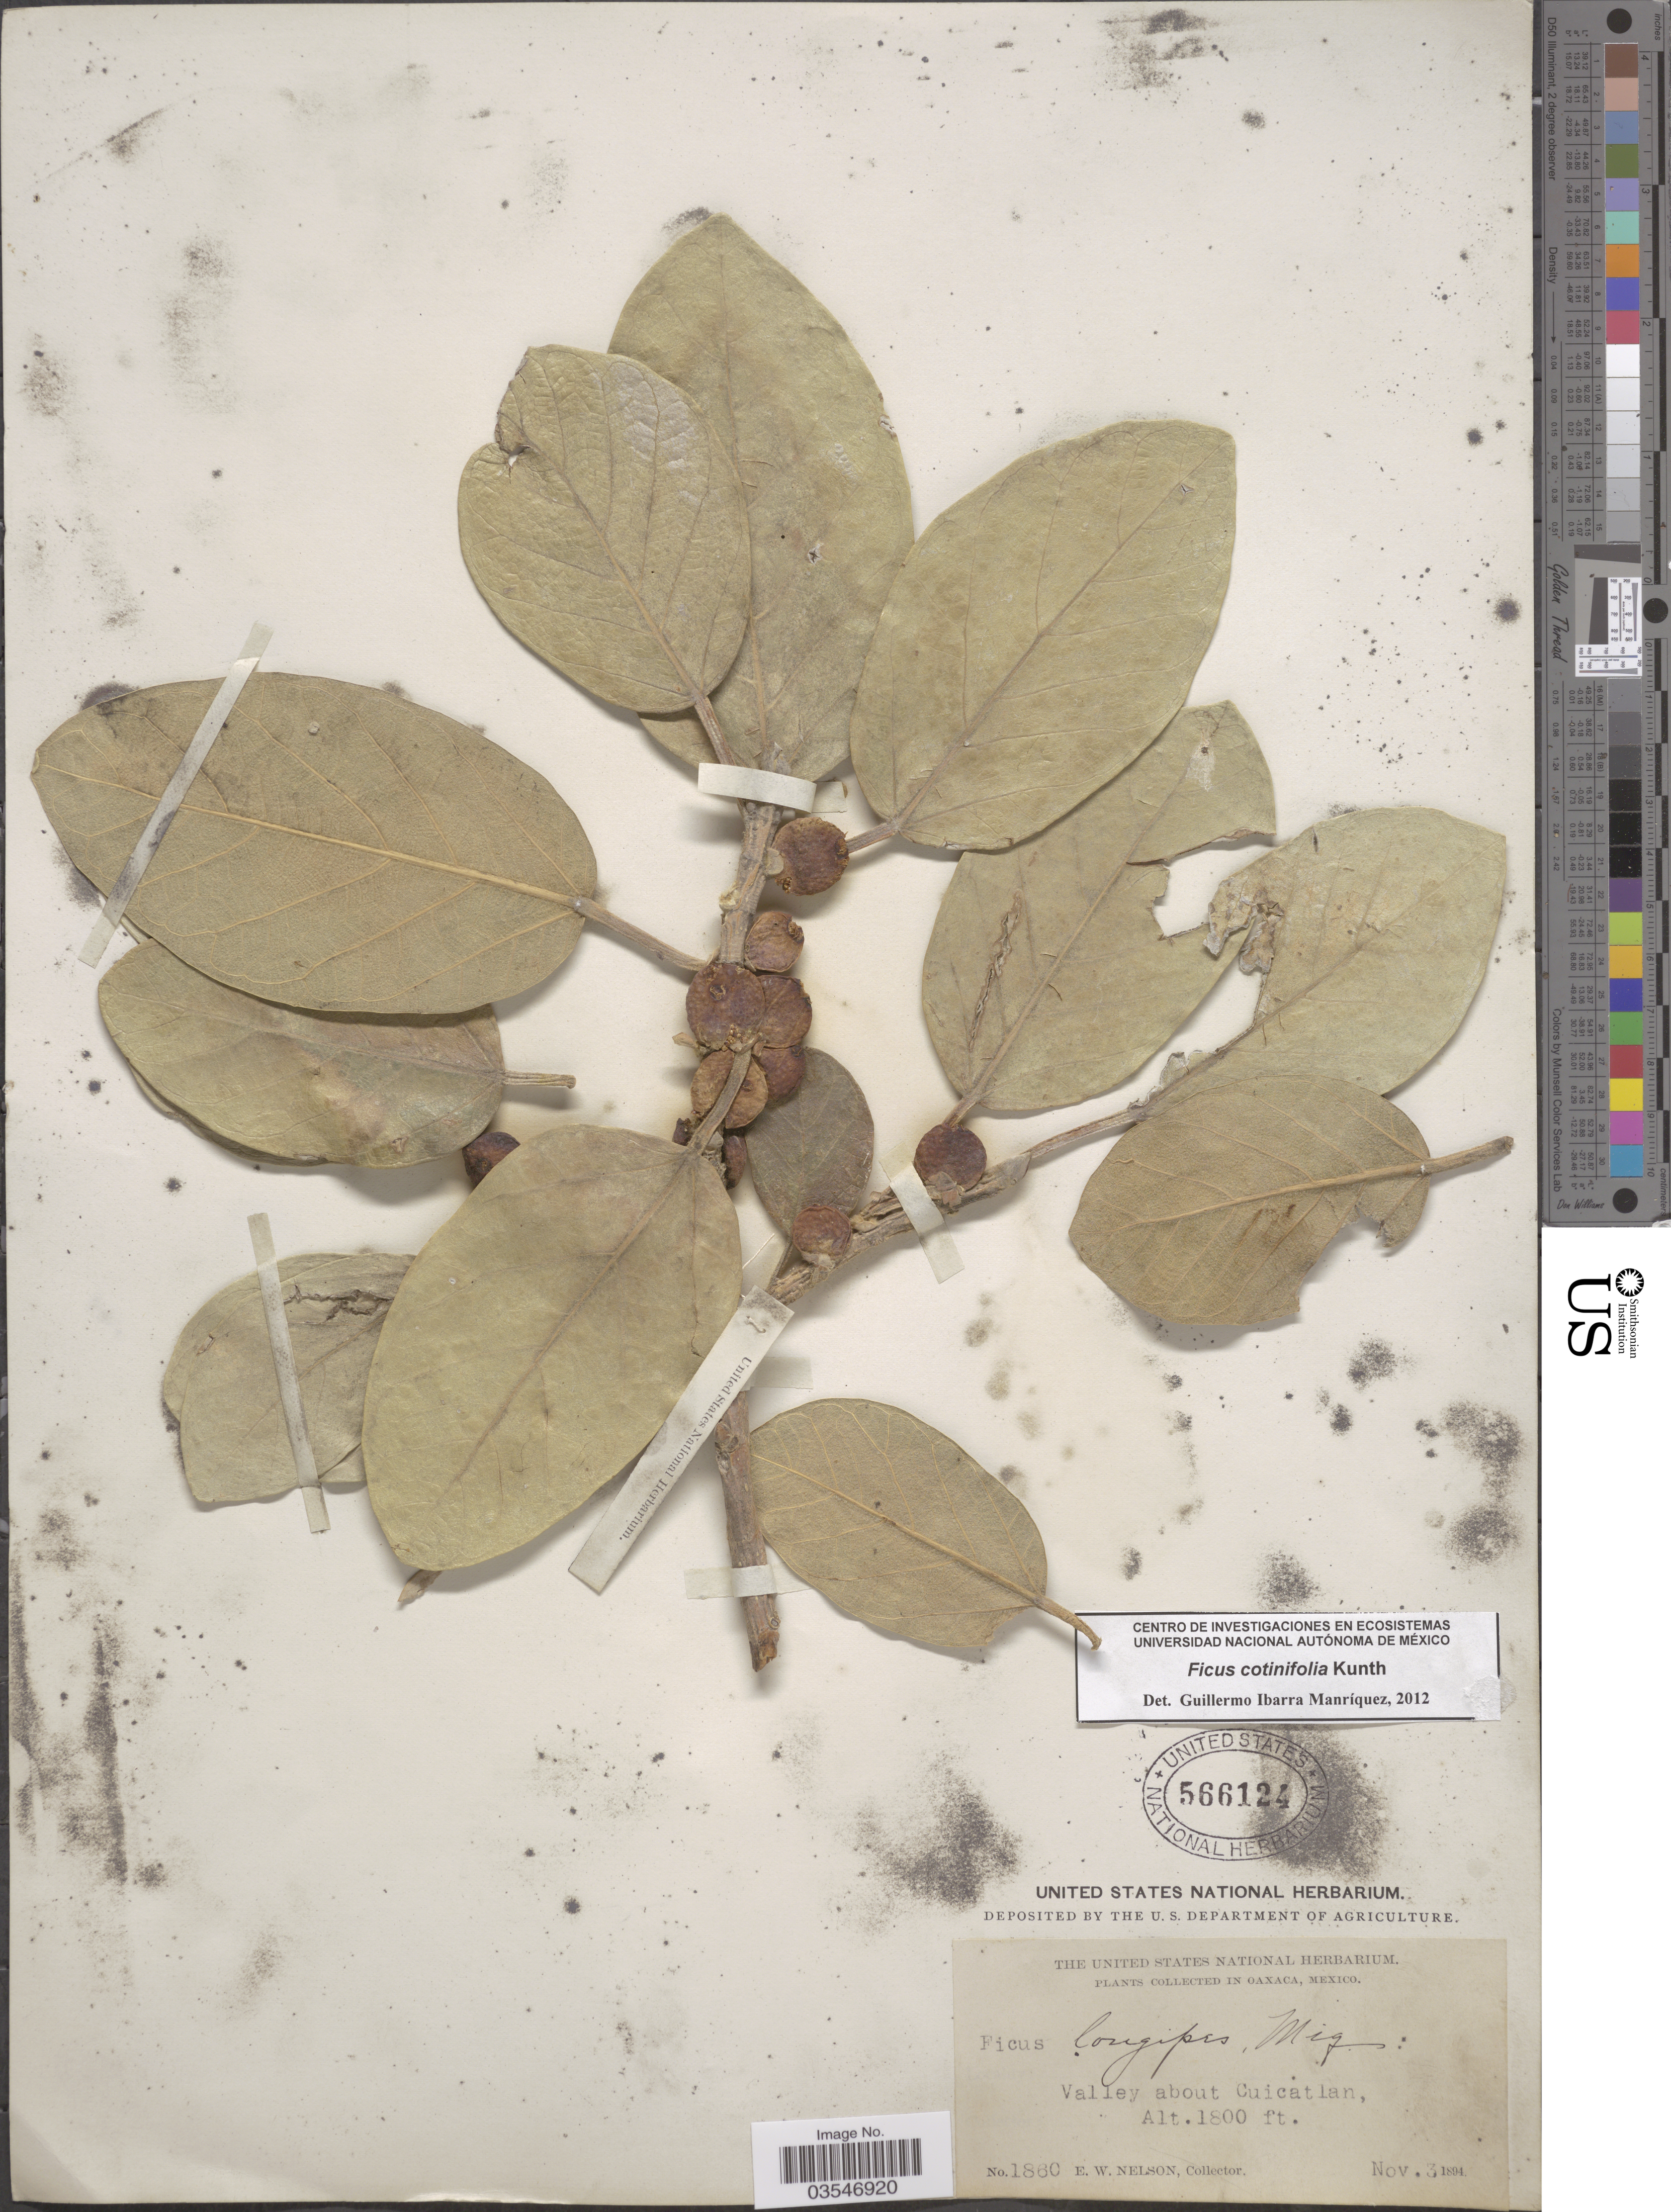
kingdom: Plantae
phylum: Tracheophyta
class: Magnoliopsida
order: Rosales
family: Moraceae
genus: Ficus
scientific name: Ficus cotinifolia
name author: Kunth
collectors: E. W. Nelson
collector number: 1860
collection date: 1894-11-03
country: Mexico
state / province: Oaxaca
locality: Valley about Cuicatlan.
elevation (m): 549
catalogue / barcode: US 566124